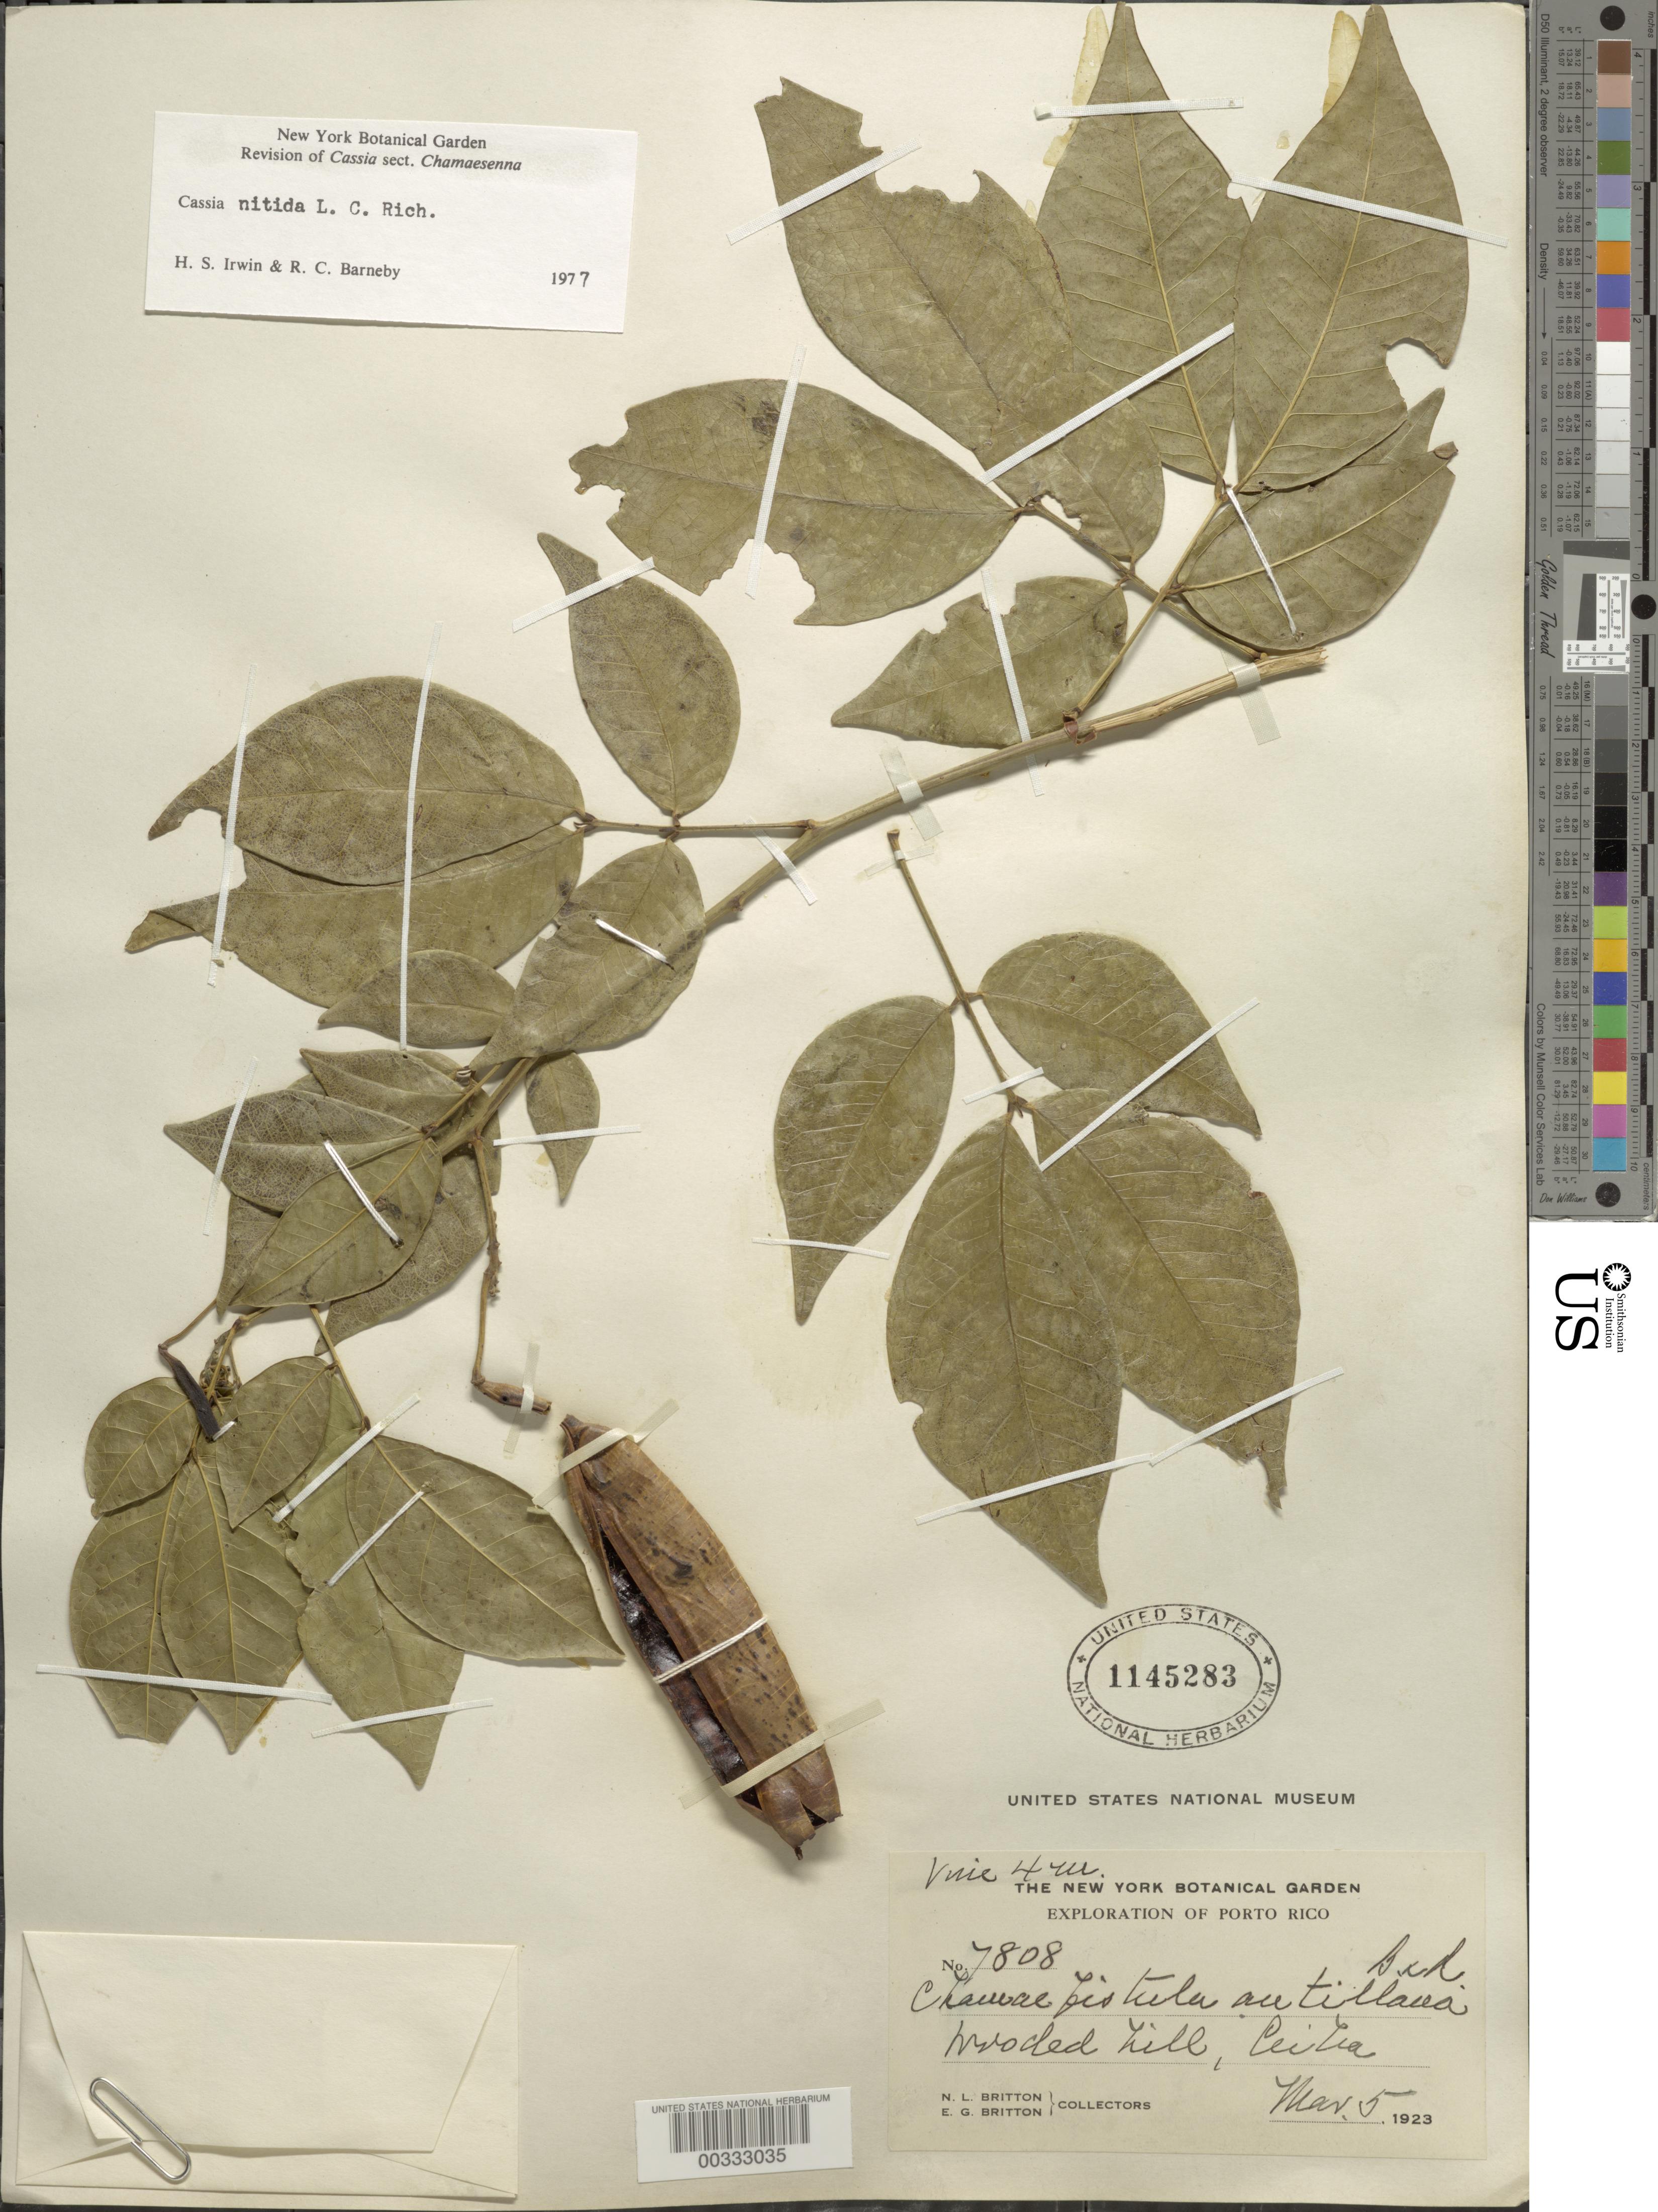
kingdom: Plantae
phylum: Tracheophyta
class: Magnoliopsida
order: Fabales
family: Fabaceae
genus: Senna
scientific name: Senna nitida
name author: (Rich.) H.S. Irwin & Barneby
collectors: N. Britton & E. G. Britton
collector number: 7808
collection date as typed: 05 Mar 1923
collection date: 1923-03-05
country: Puerto Rico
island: Greater Antilles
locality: Ceiba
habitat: Wooded hill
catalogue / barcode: US 1145283